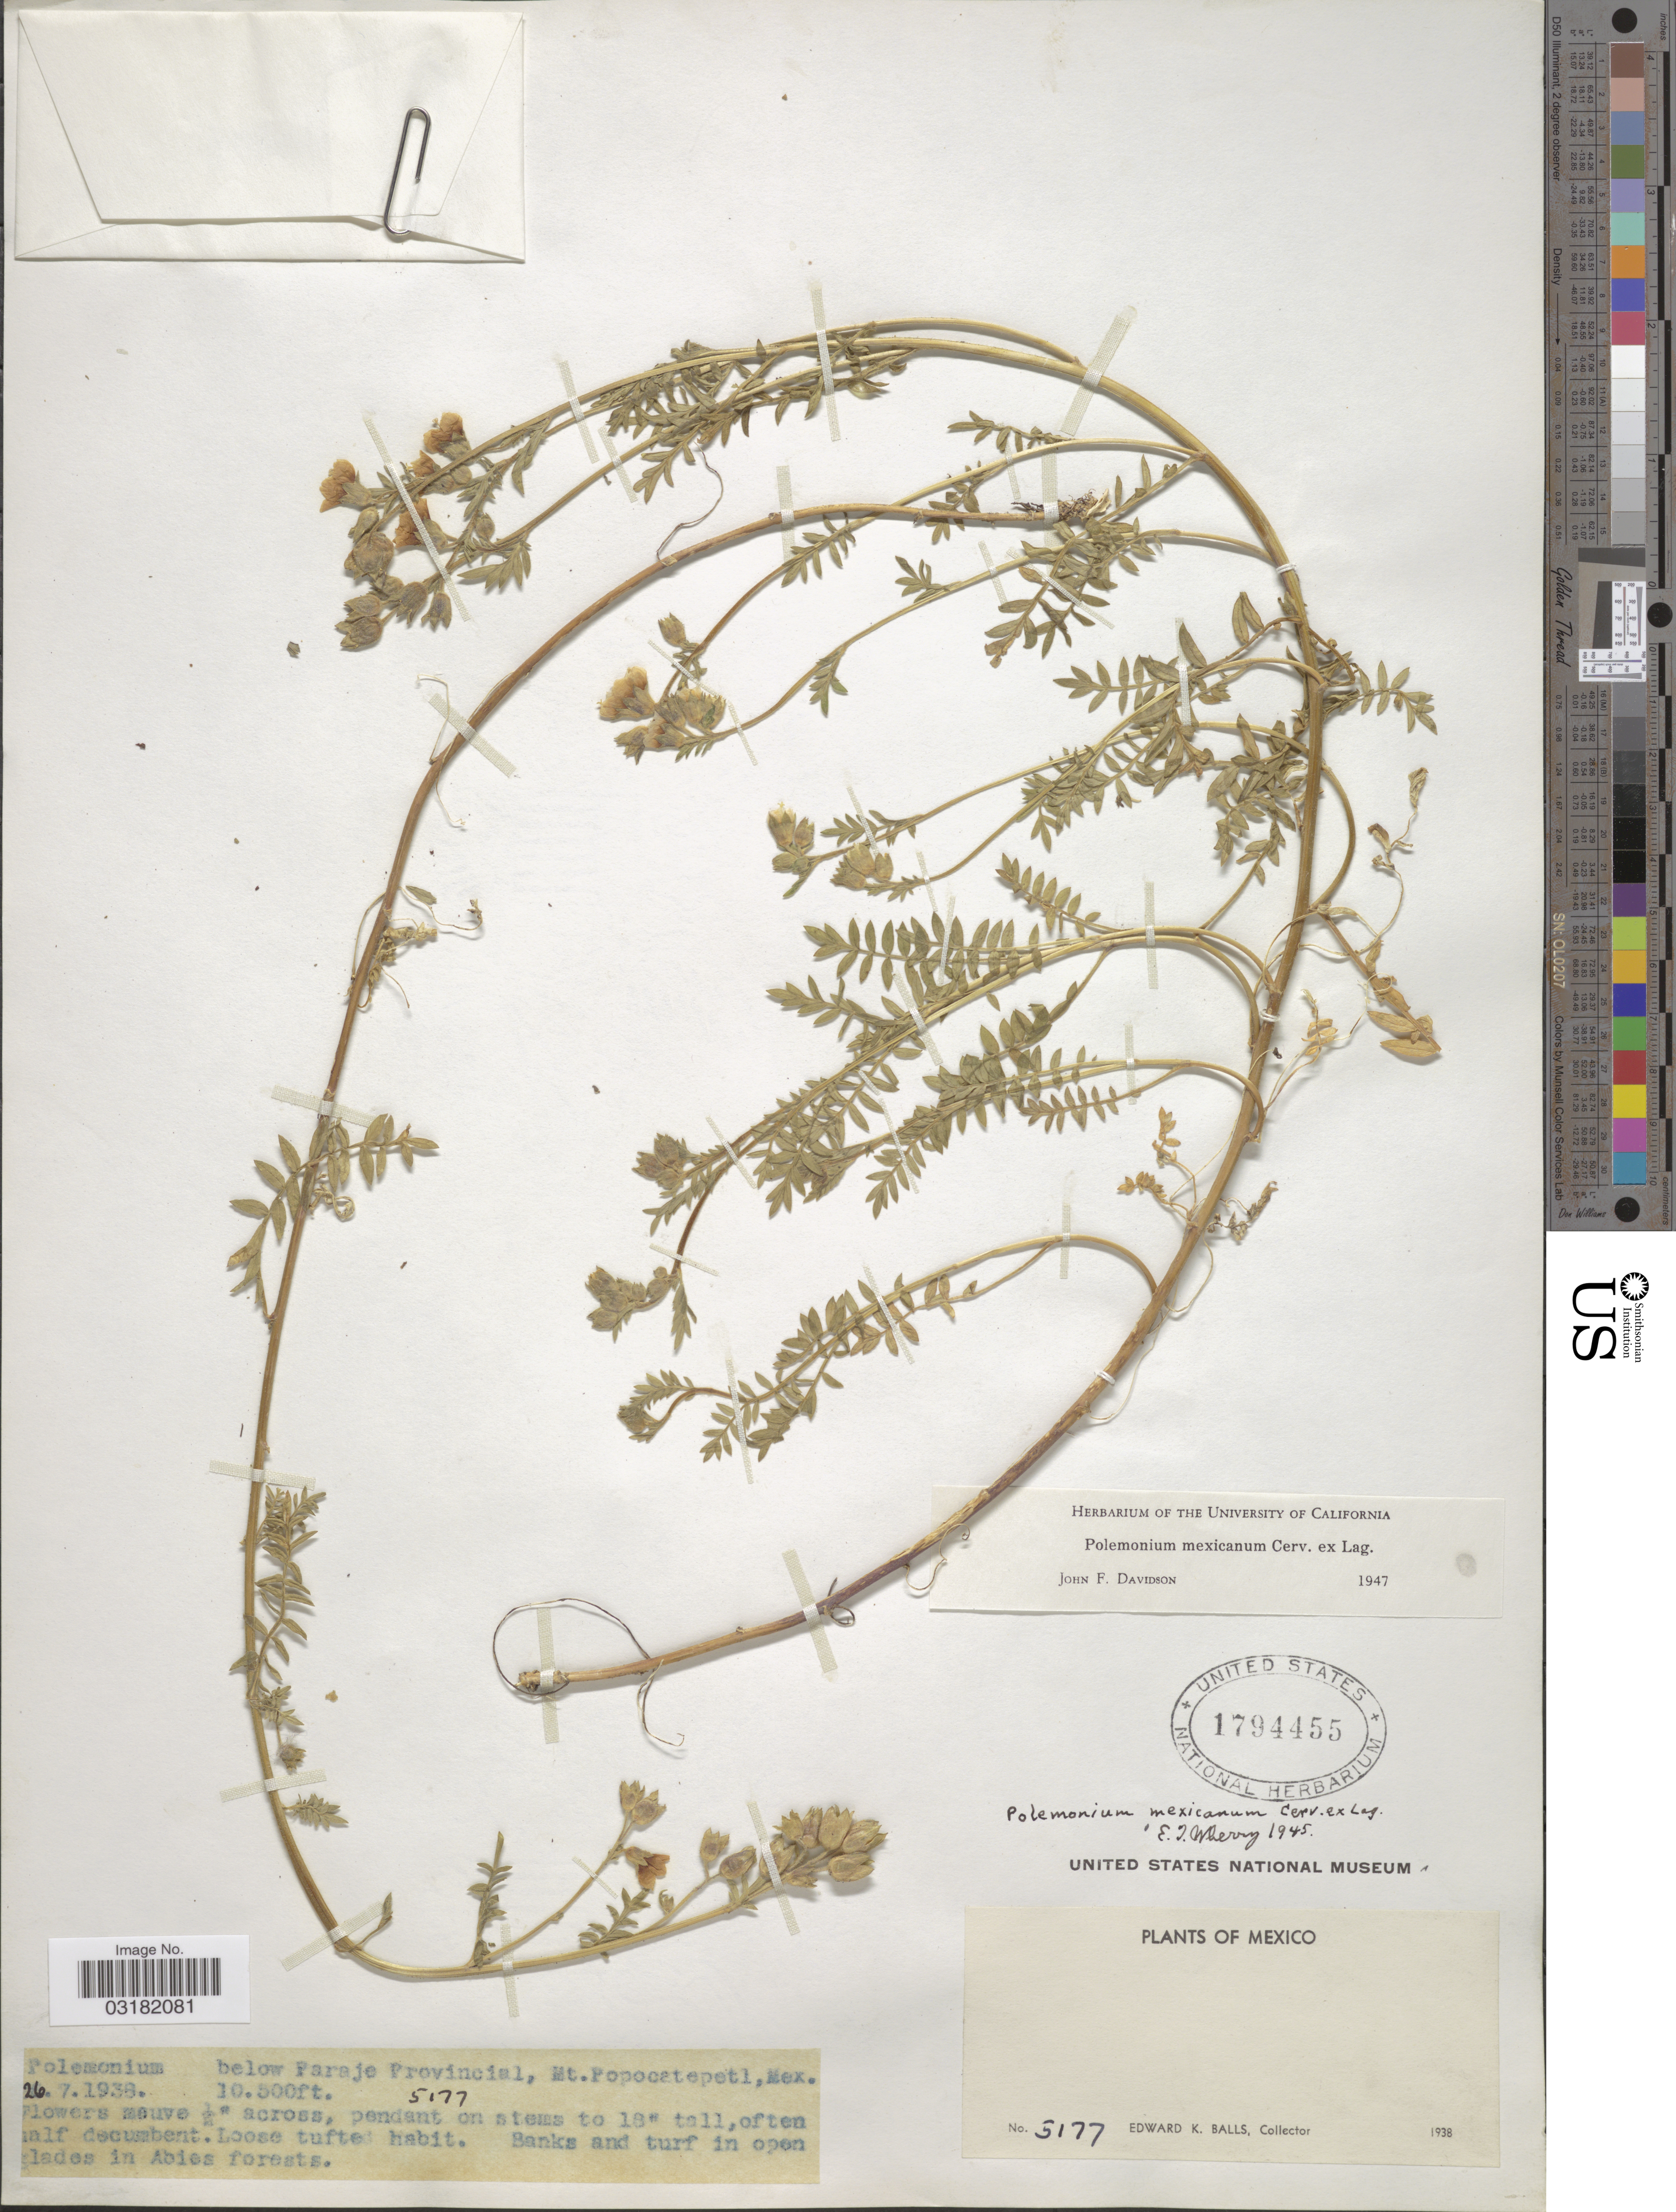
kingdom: Plantae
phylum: Tracheophyta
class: Magnoliopsida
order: Ericales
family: Polemoniaceae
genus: Polemonium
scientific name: Polemonium mexicanum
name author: Cerv. ex Lag.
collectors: E. K. Balls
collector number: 5177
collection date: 1938-07-26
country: Mexico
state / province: México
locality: Below Paraje Provincial, Mt Popocatepetl.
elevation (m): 3200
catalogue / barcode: US 1794455